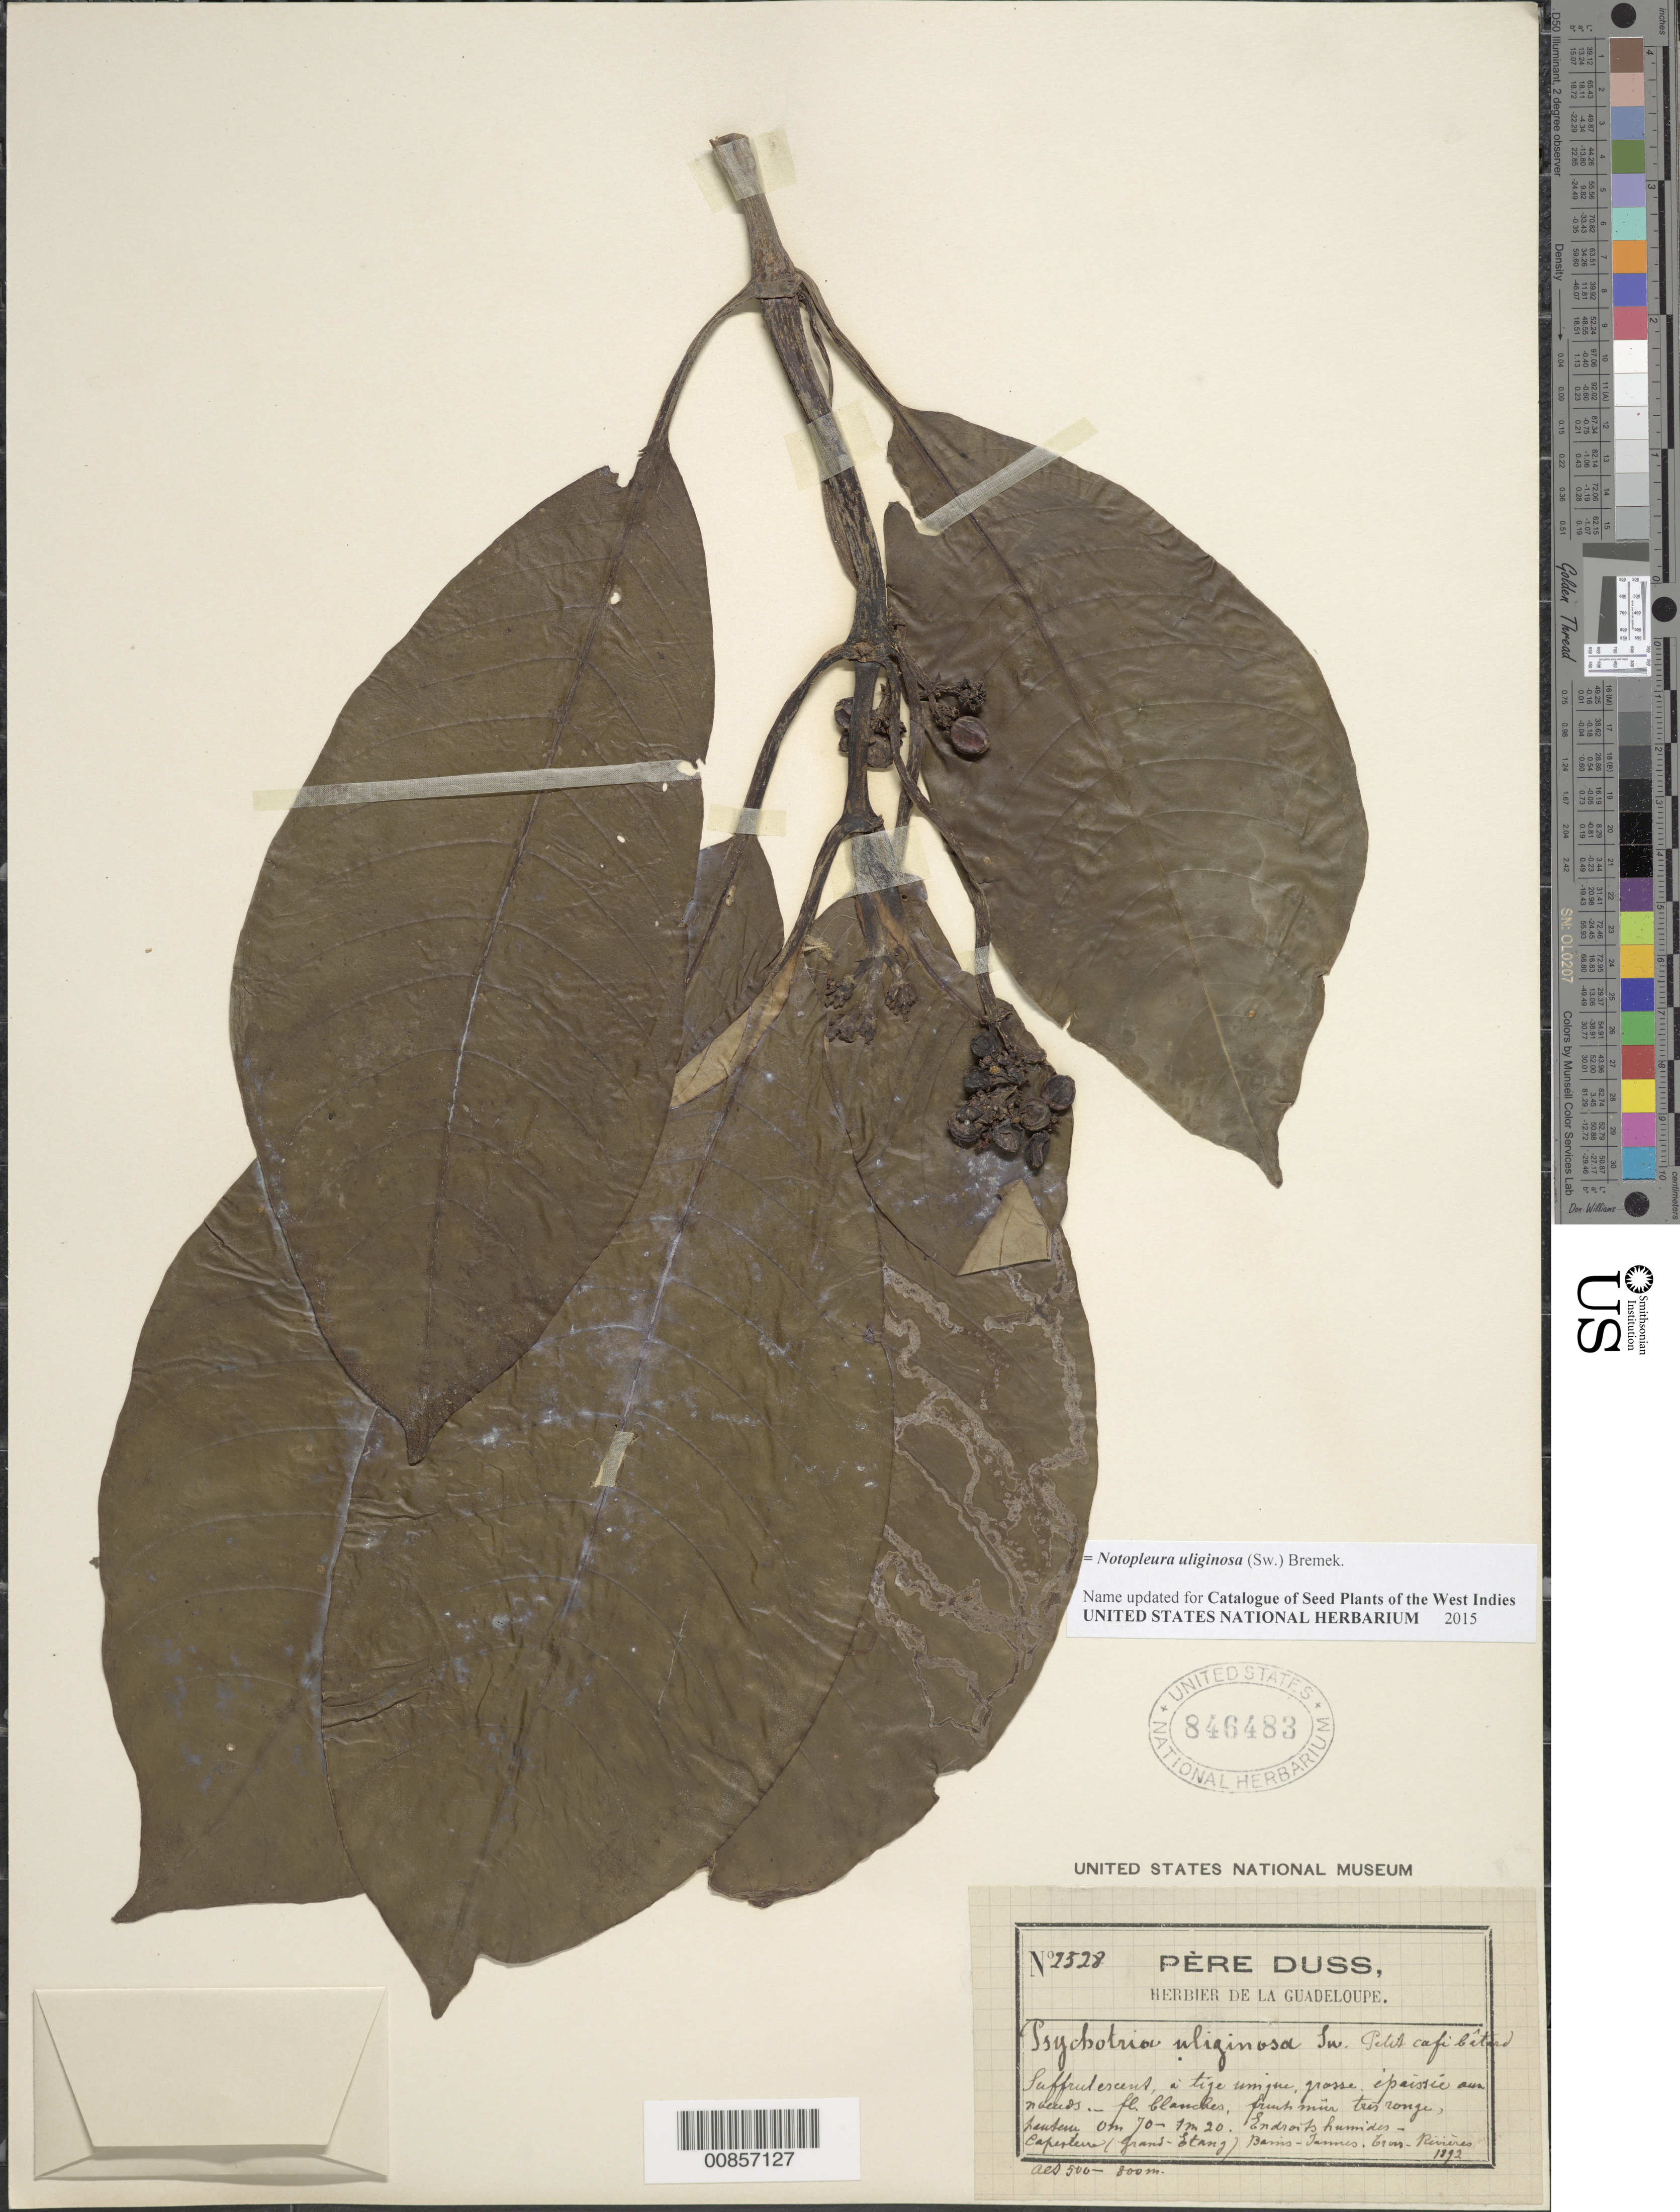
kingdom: Plantae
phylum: Tracheophyta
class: Magnoliopsida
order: Gentianales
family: Rubiaceae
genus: Notopleura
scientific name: Notopleura uliginosa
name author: (Sw.) Bremek.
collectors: Père Duss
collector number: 2528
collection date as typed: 1892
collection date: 1892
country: Guadeloupe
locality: Grand-Etang.Trois- Rivières.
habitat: Endroits humides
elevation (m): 500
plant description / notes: Common name: Café-bois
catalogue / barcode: US 846483